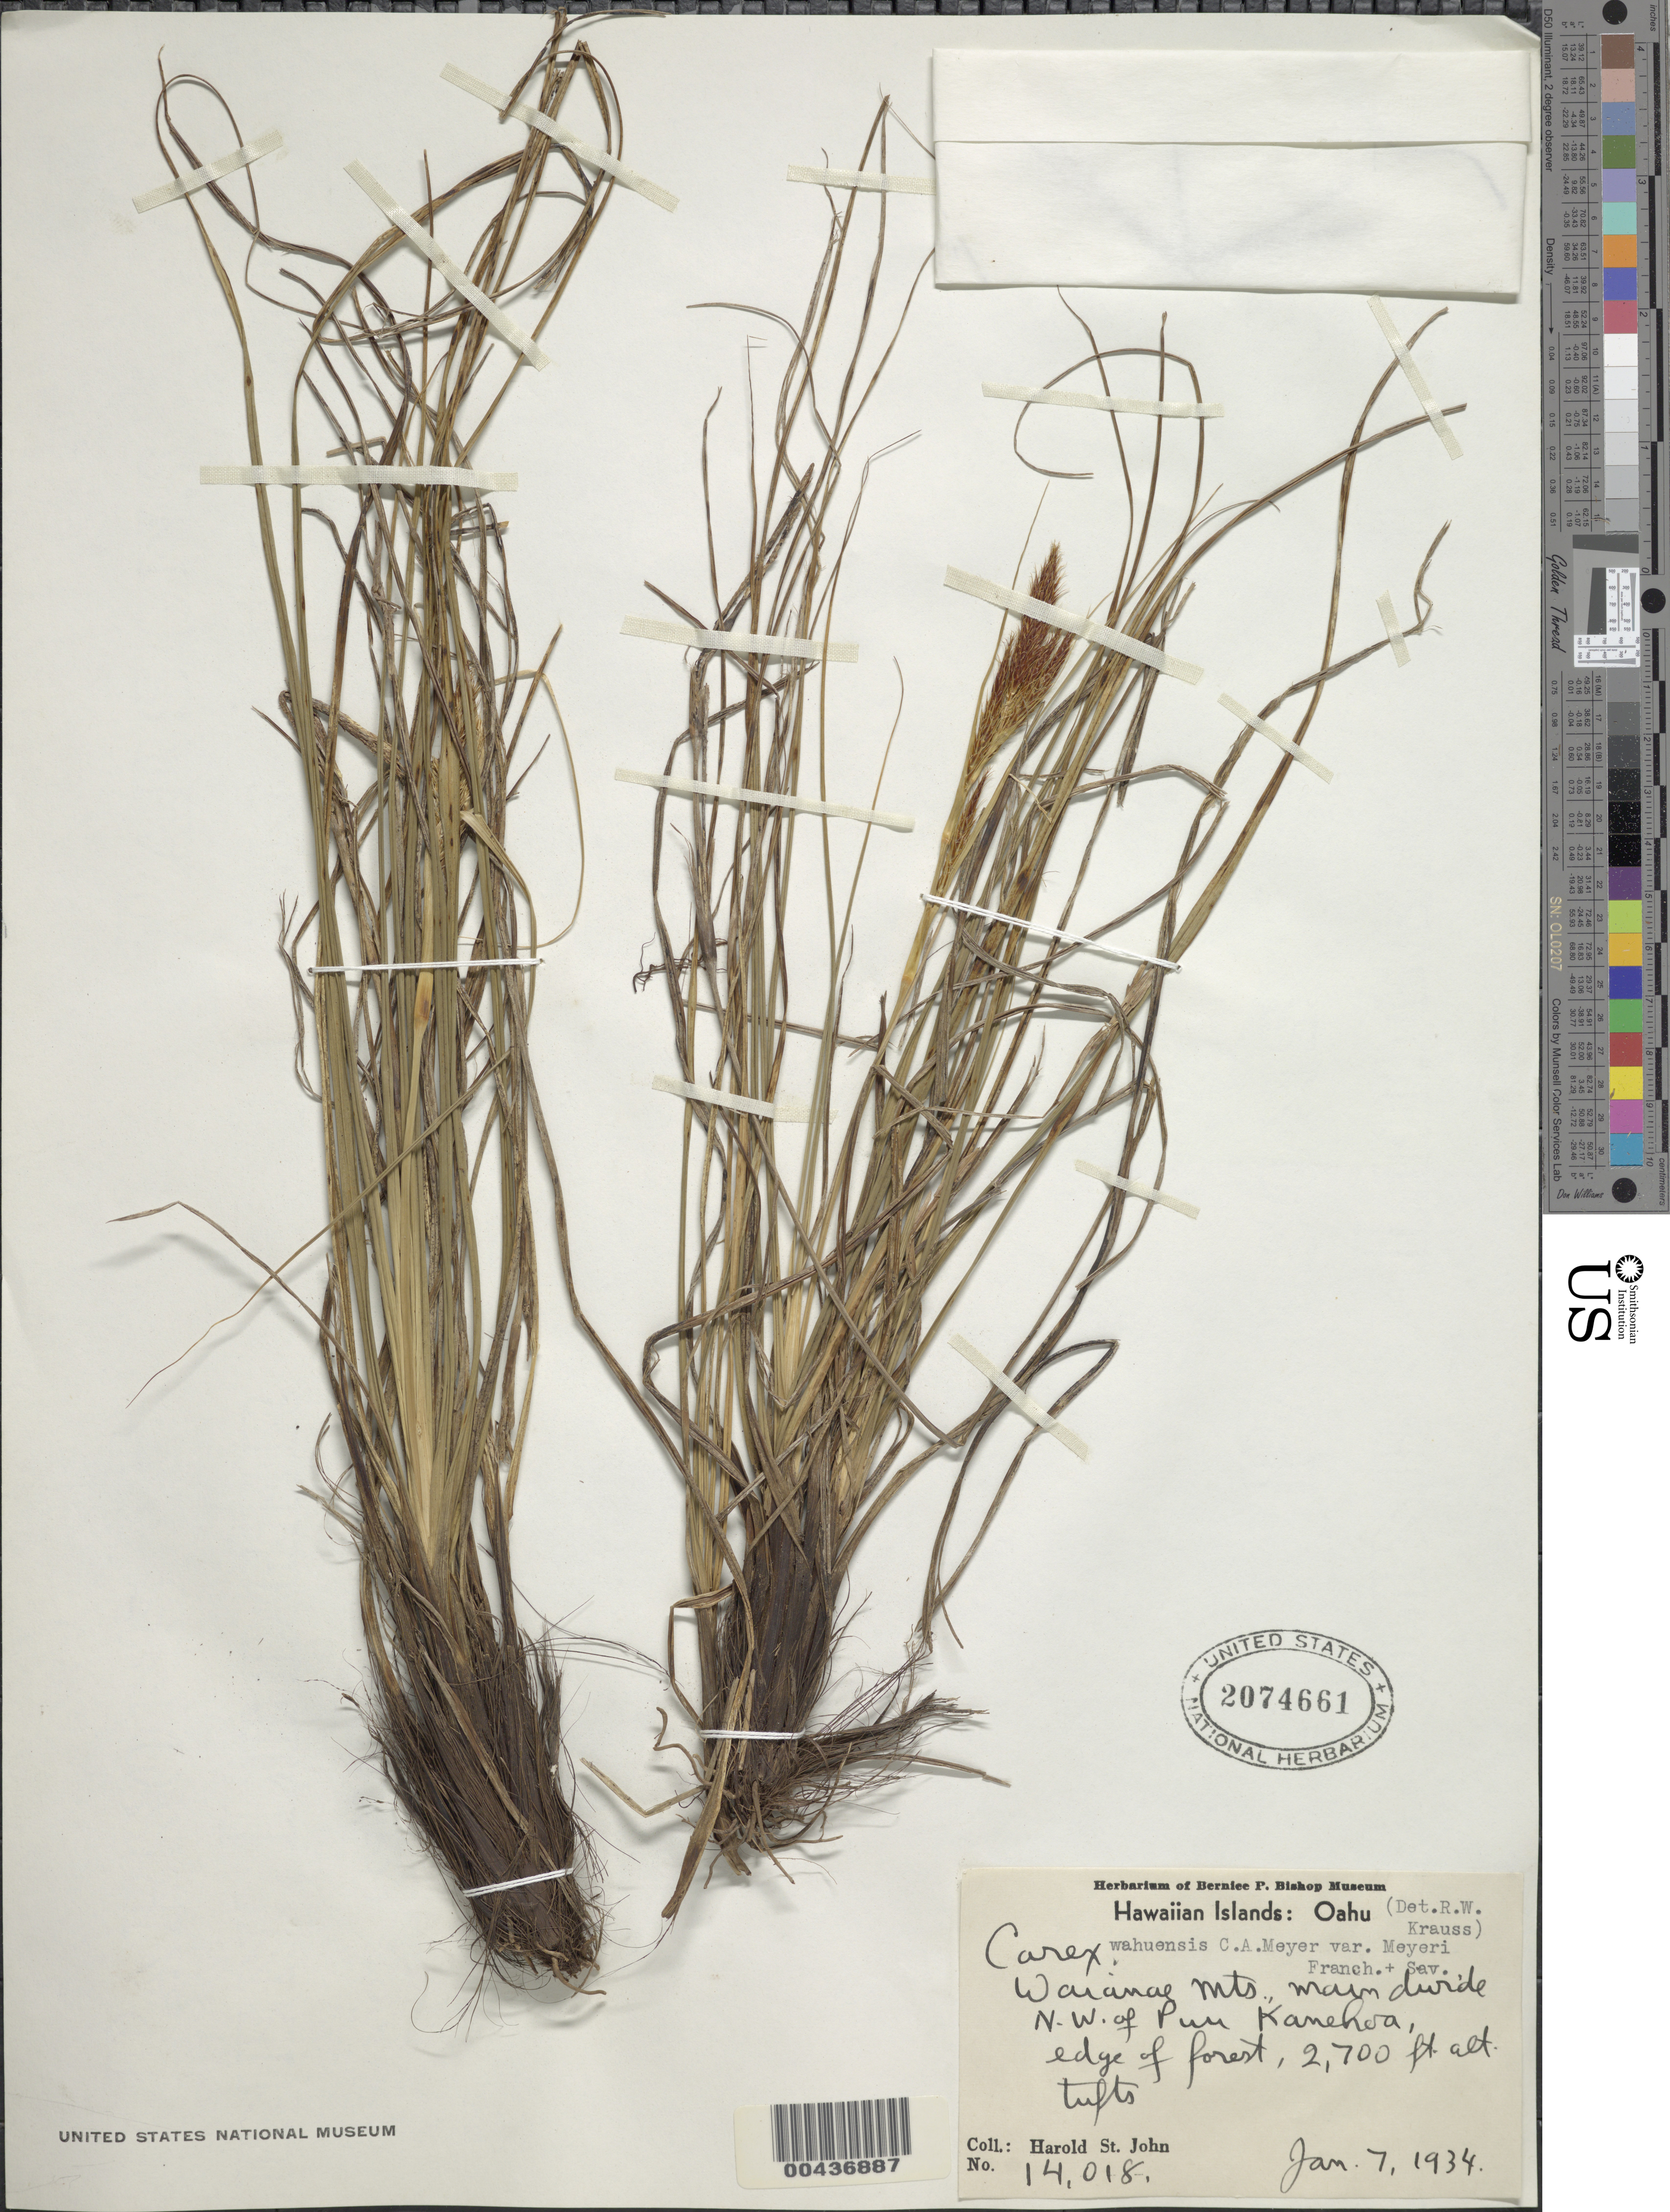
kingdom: Plantae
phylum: Tracheophyta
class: Liliopsida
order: Poales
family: Cyperaceae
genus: Carex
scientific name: Carex wahuensis subsp. wahuensis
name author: C.A. Mey.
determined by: Wagner, W. L., (BOT), Smithsonian Institution - National Museum of Natural History (UNITED STATES)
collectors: H. St. John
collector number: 14018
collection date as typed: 7 Jan 1934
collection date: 1934-01-07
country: United States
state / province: Hawaii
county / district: Honolulu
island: Oahu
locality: Waianae Mts., main divide northwest of Puu Kanehoa, Oahu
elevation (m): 823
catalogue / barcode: US 2074661